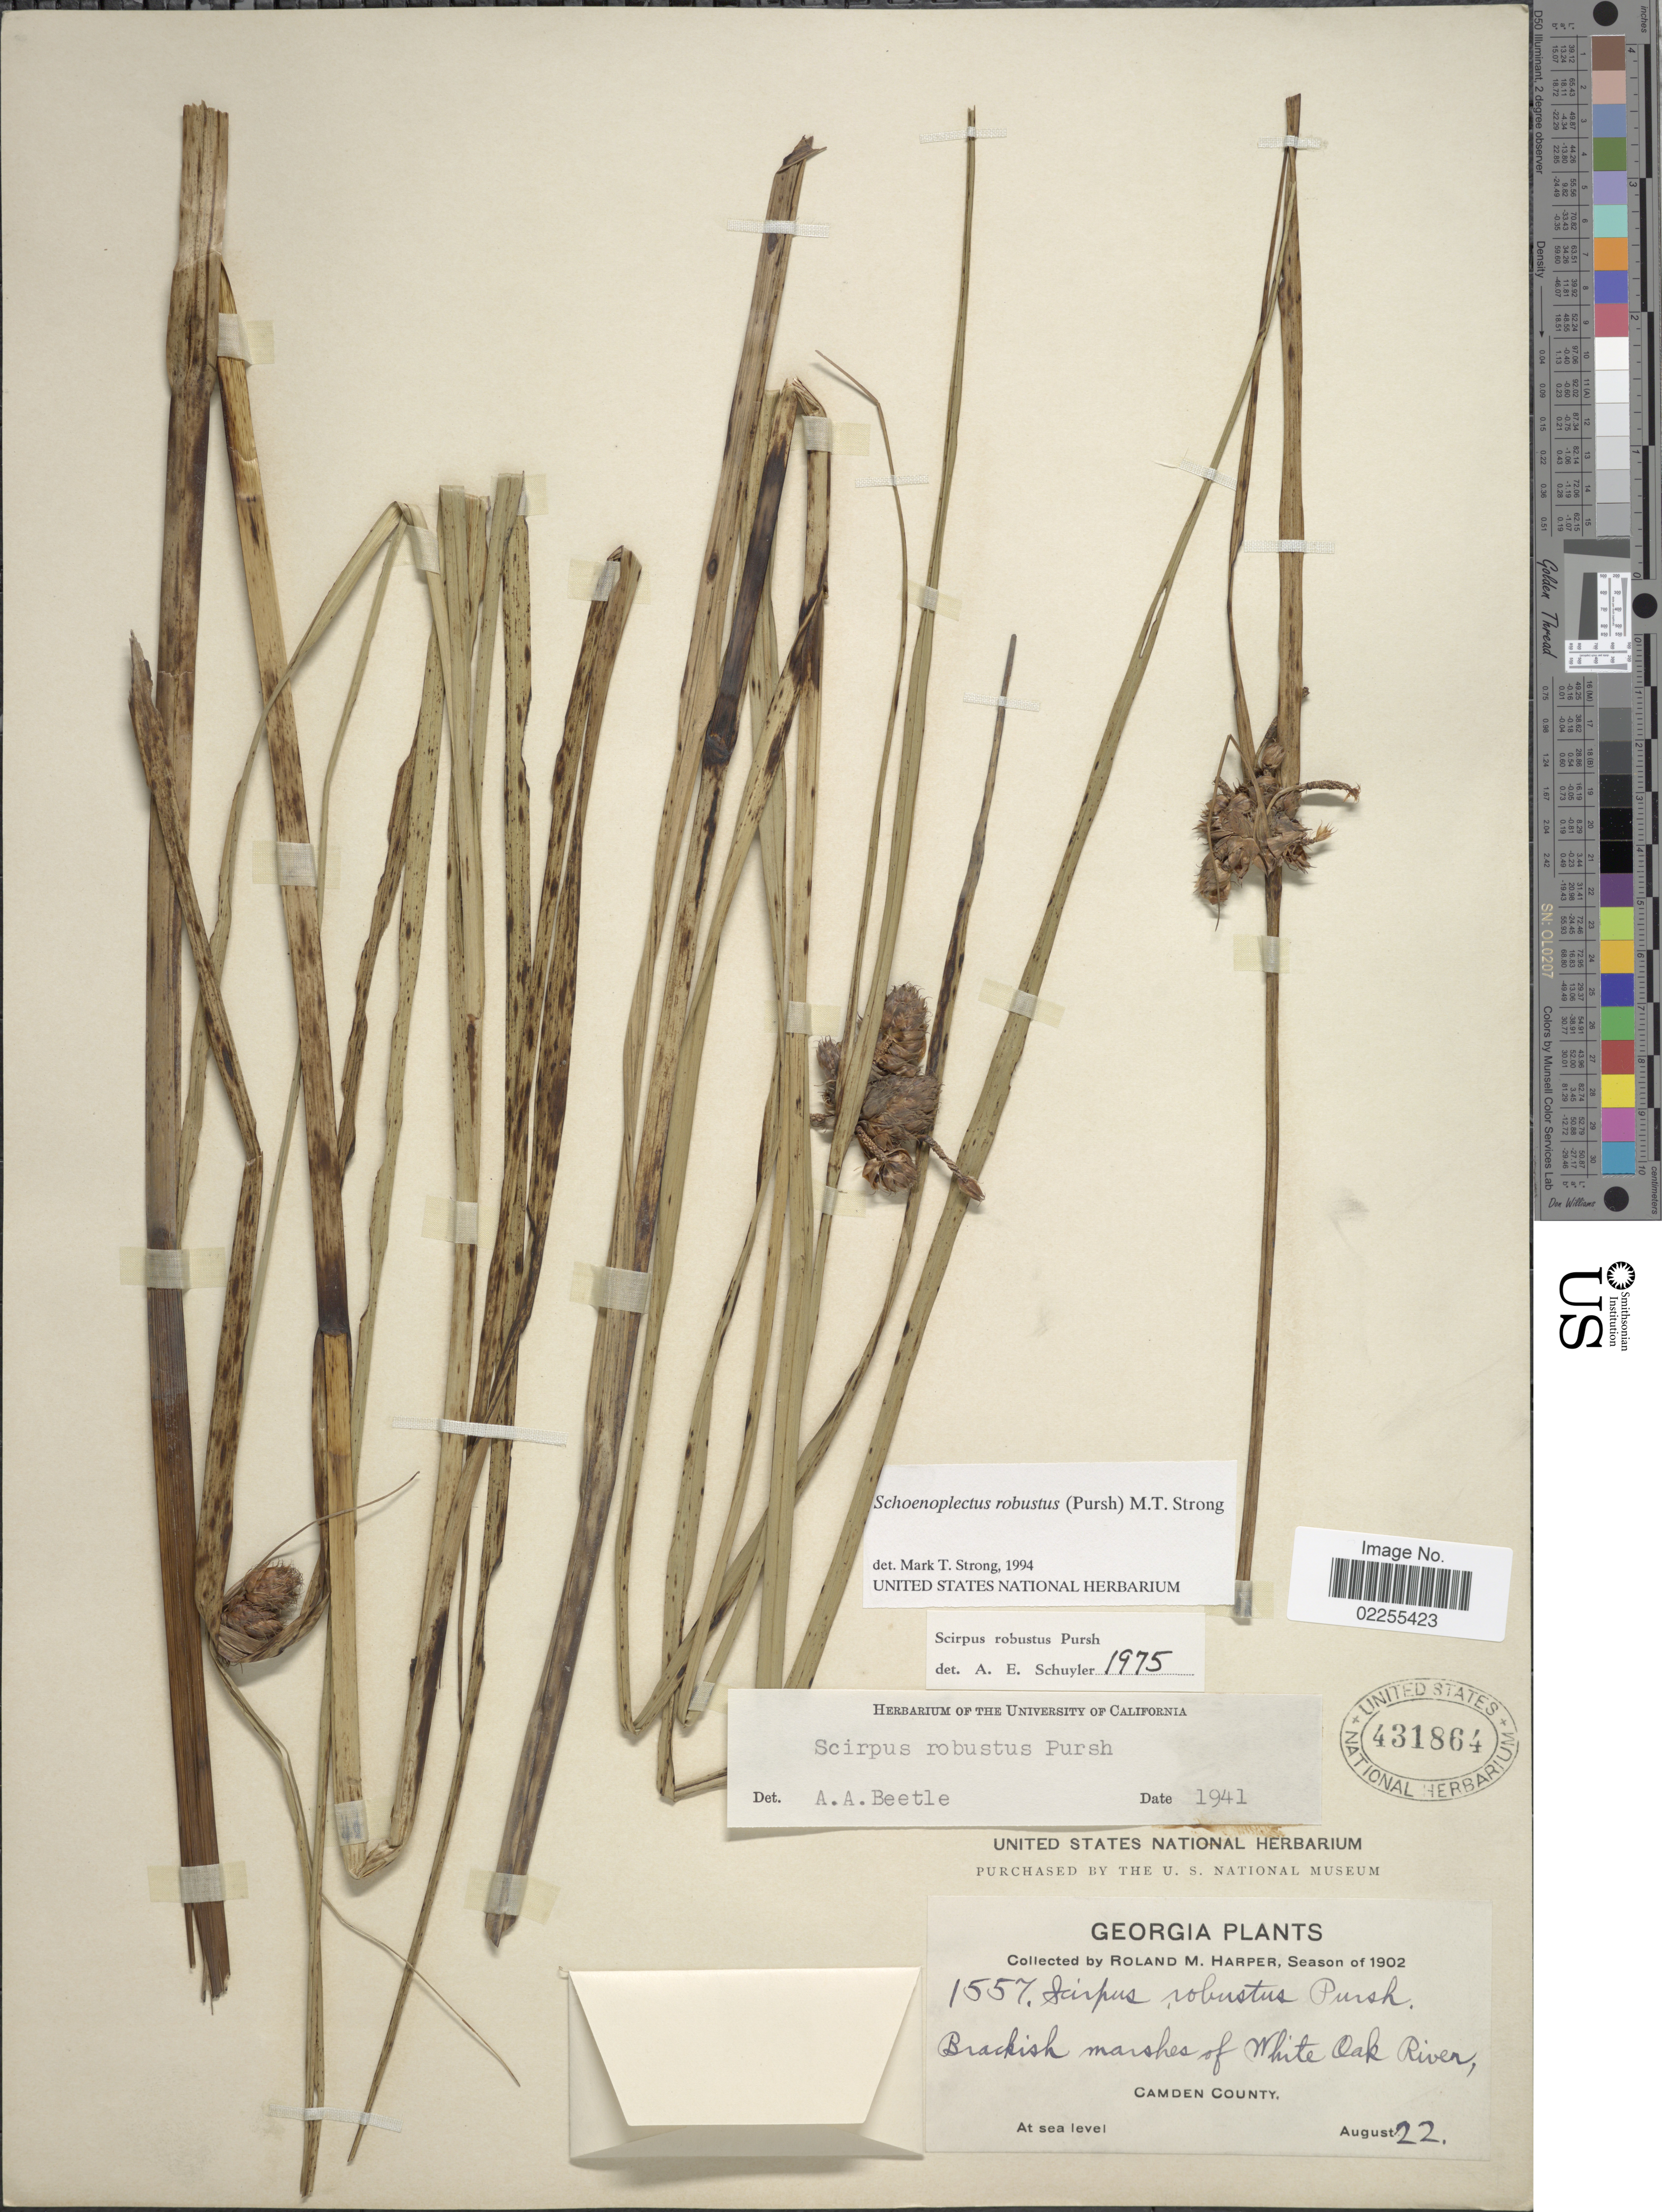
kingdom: Plantae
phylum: Tracheophyta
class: Liliopsida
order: Poales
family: Cyperaceae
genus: Bolboschoenus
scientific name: Bolboschoenus robustus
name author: (Pursh) Soják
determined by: Strong, M. T., (US), Smithsonian Institution - National Museum of Natural History (UNITED STATES)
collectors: R. M. Harper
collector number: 1557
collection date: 1902-08-22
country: United States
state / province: Georgia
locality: Camden County, brackish marshes of White Oak River.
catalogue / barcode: US 431864